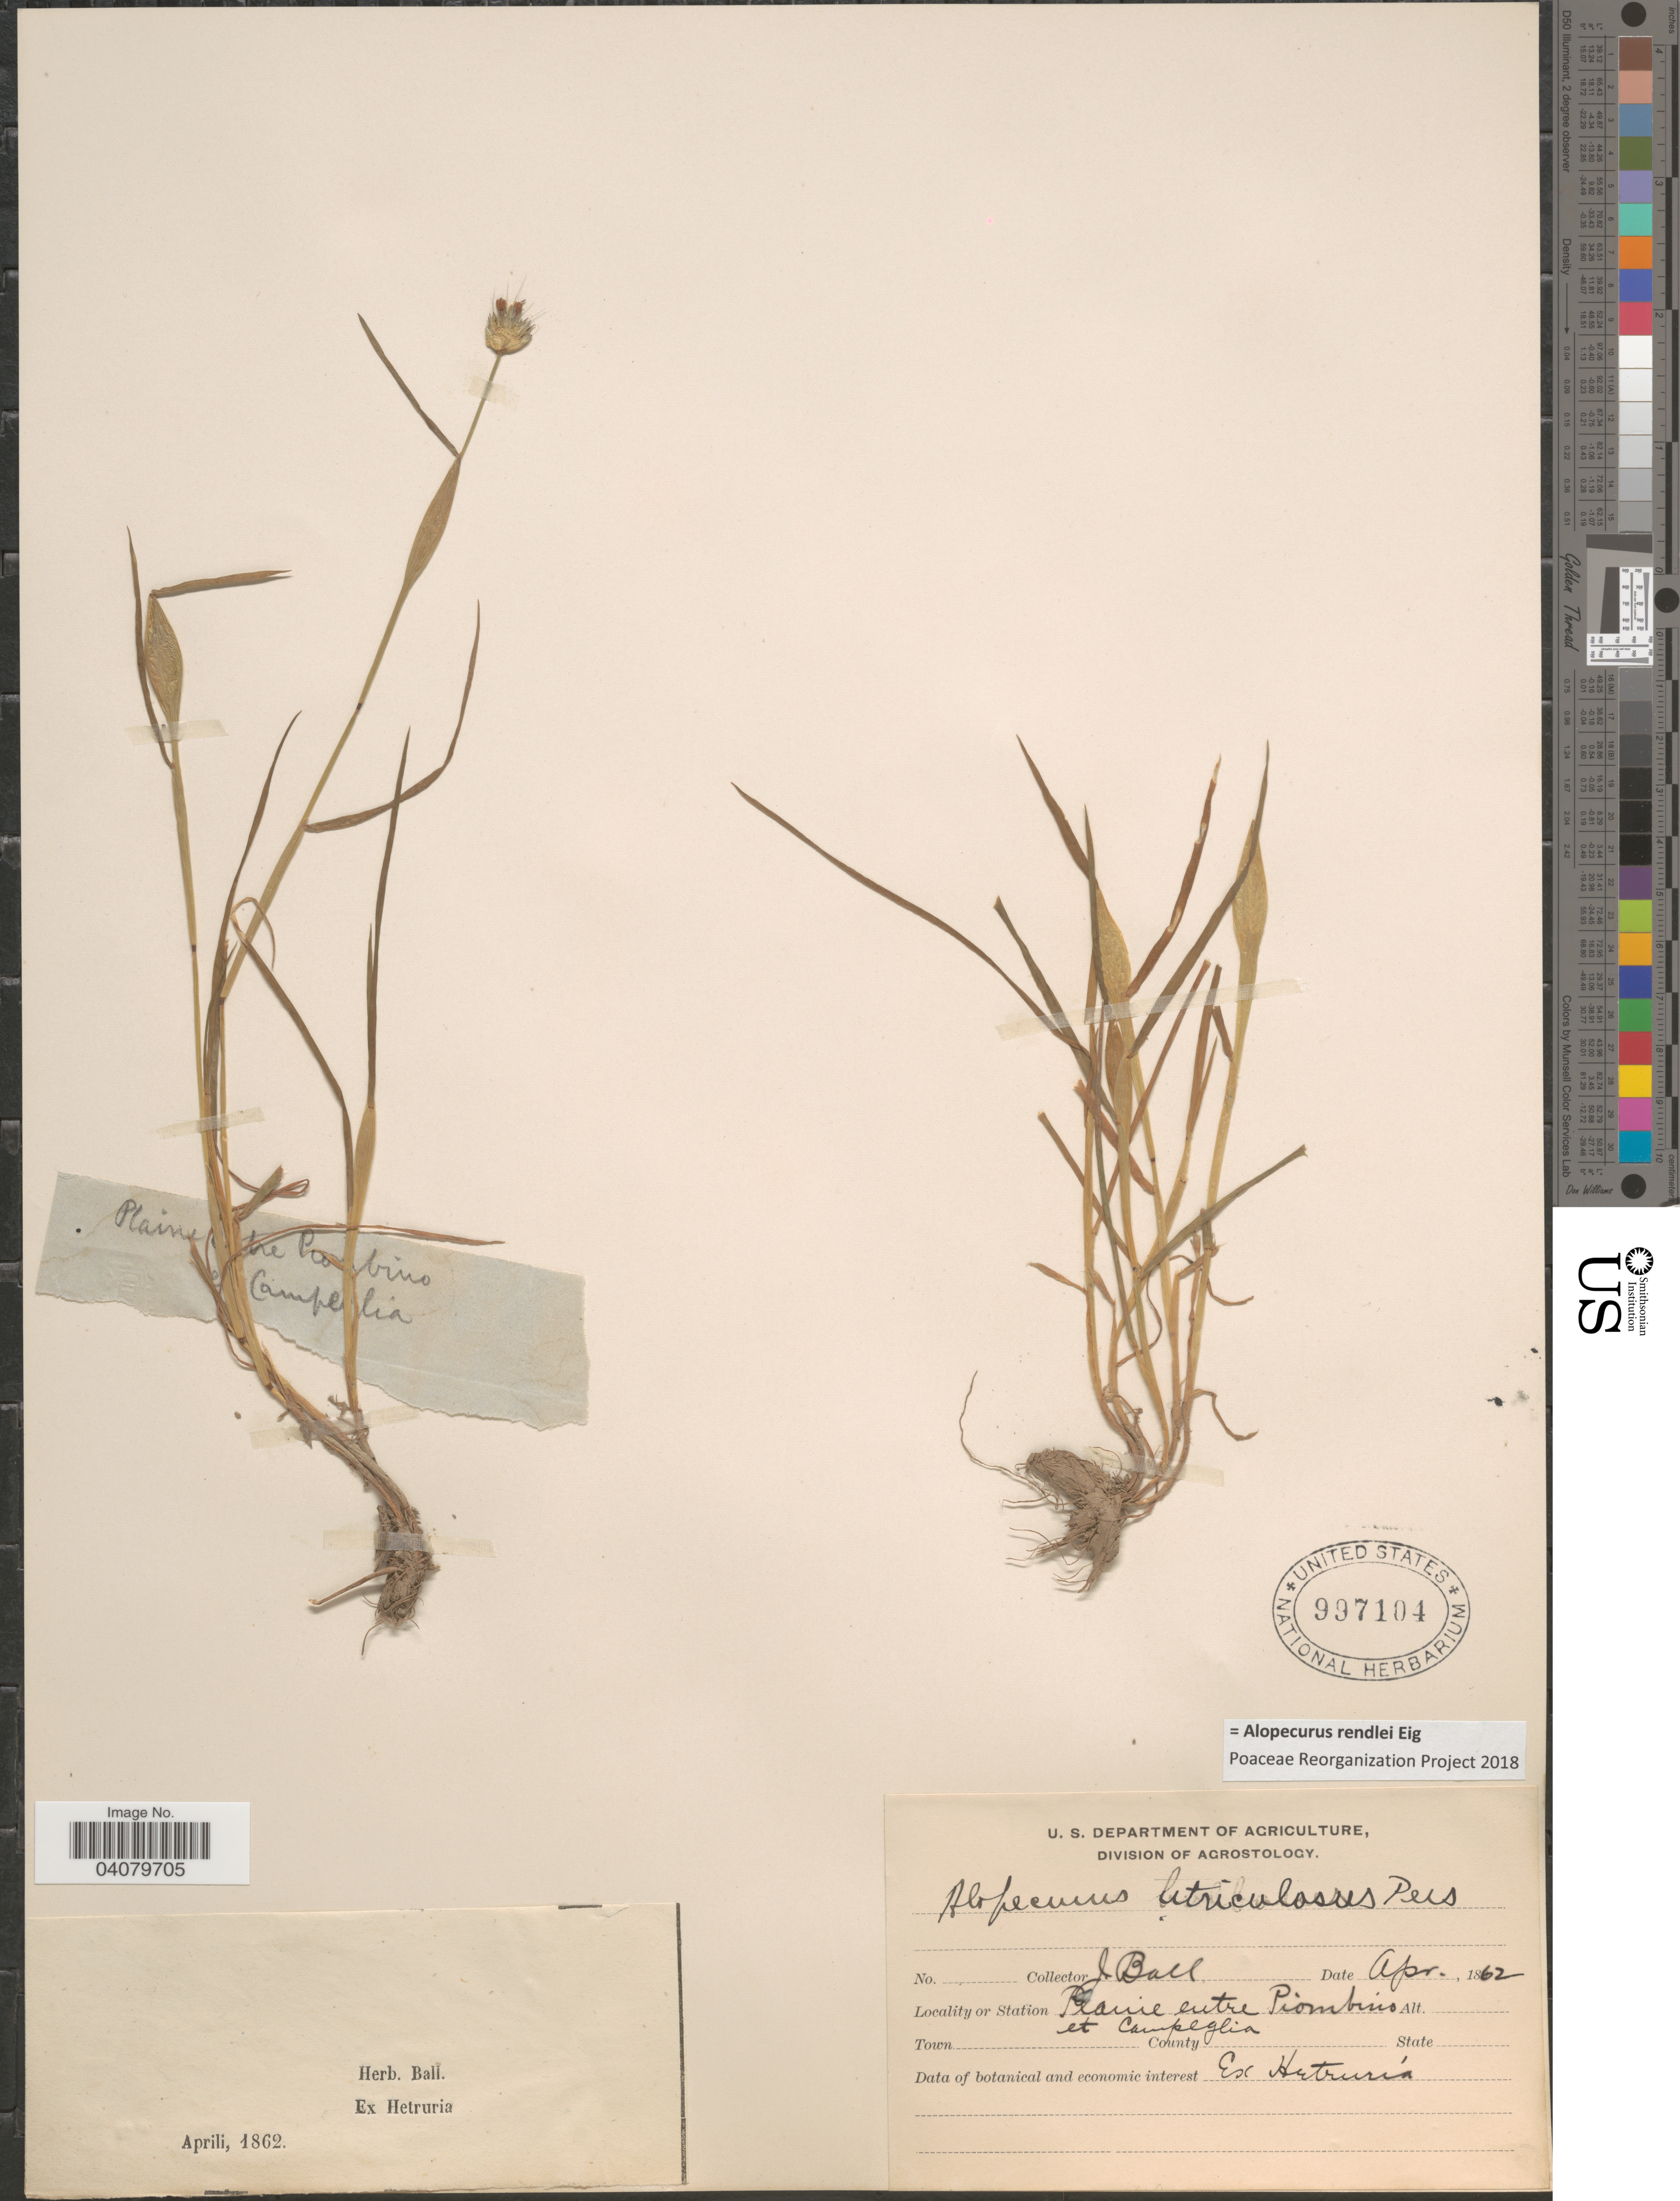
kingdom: Plantae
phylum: Tracheophyta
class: Liliopsida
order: Poales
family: Poaceae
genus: Alopecurus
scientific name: Alopecurus rendlei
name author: Eig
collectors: J. Ball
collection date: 1862-04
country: Italy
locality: Ex Hetruria. Planie entre Piombius et Campeglia.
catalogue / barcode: US 997104